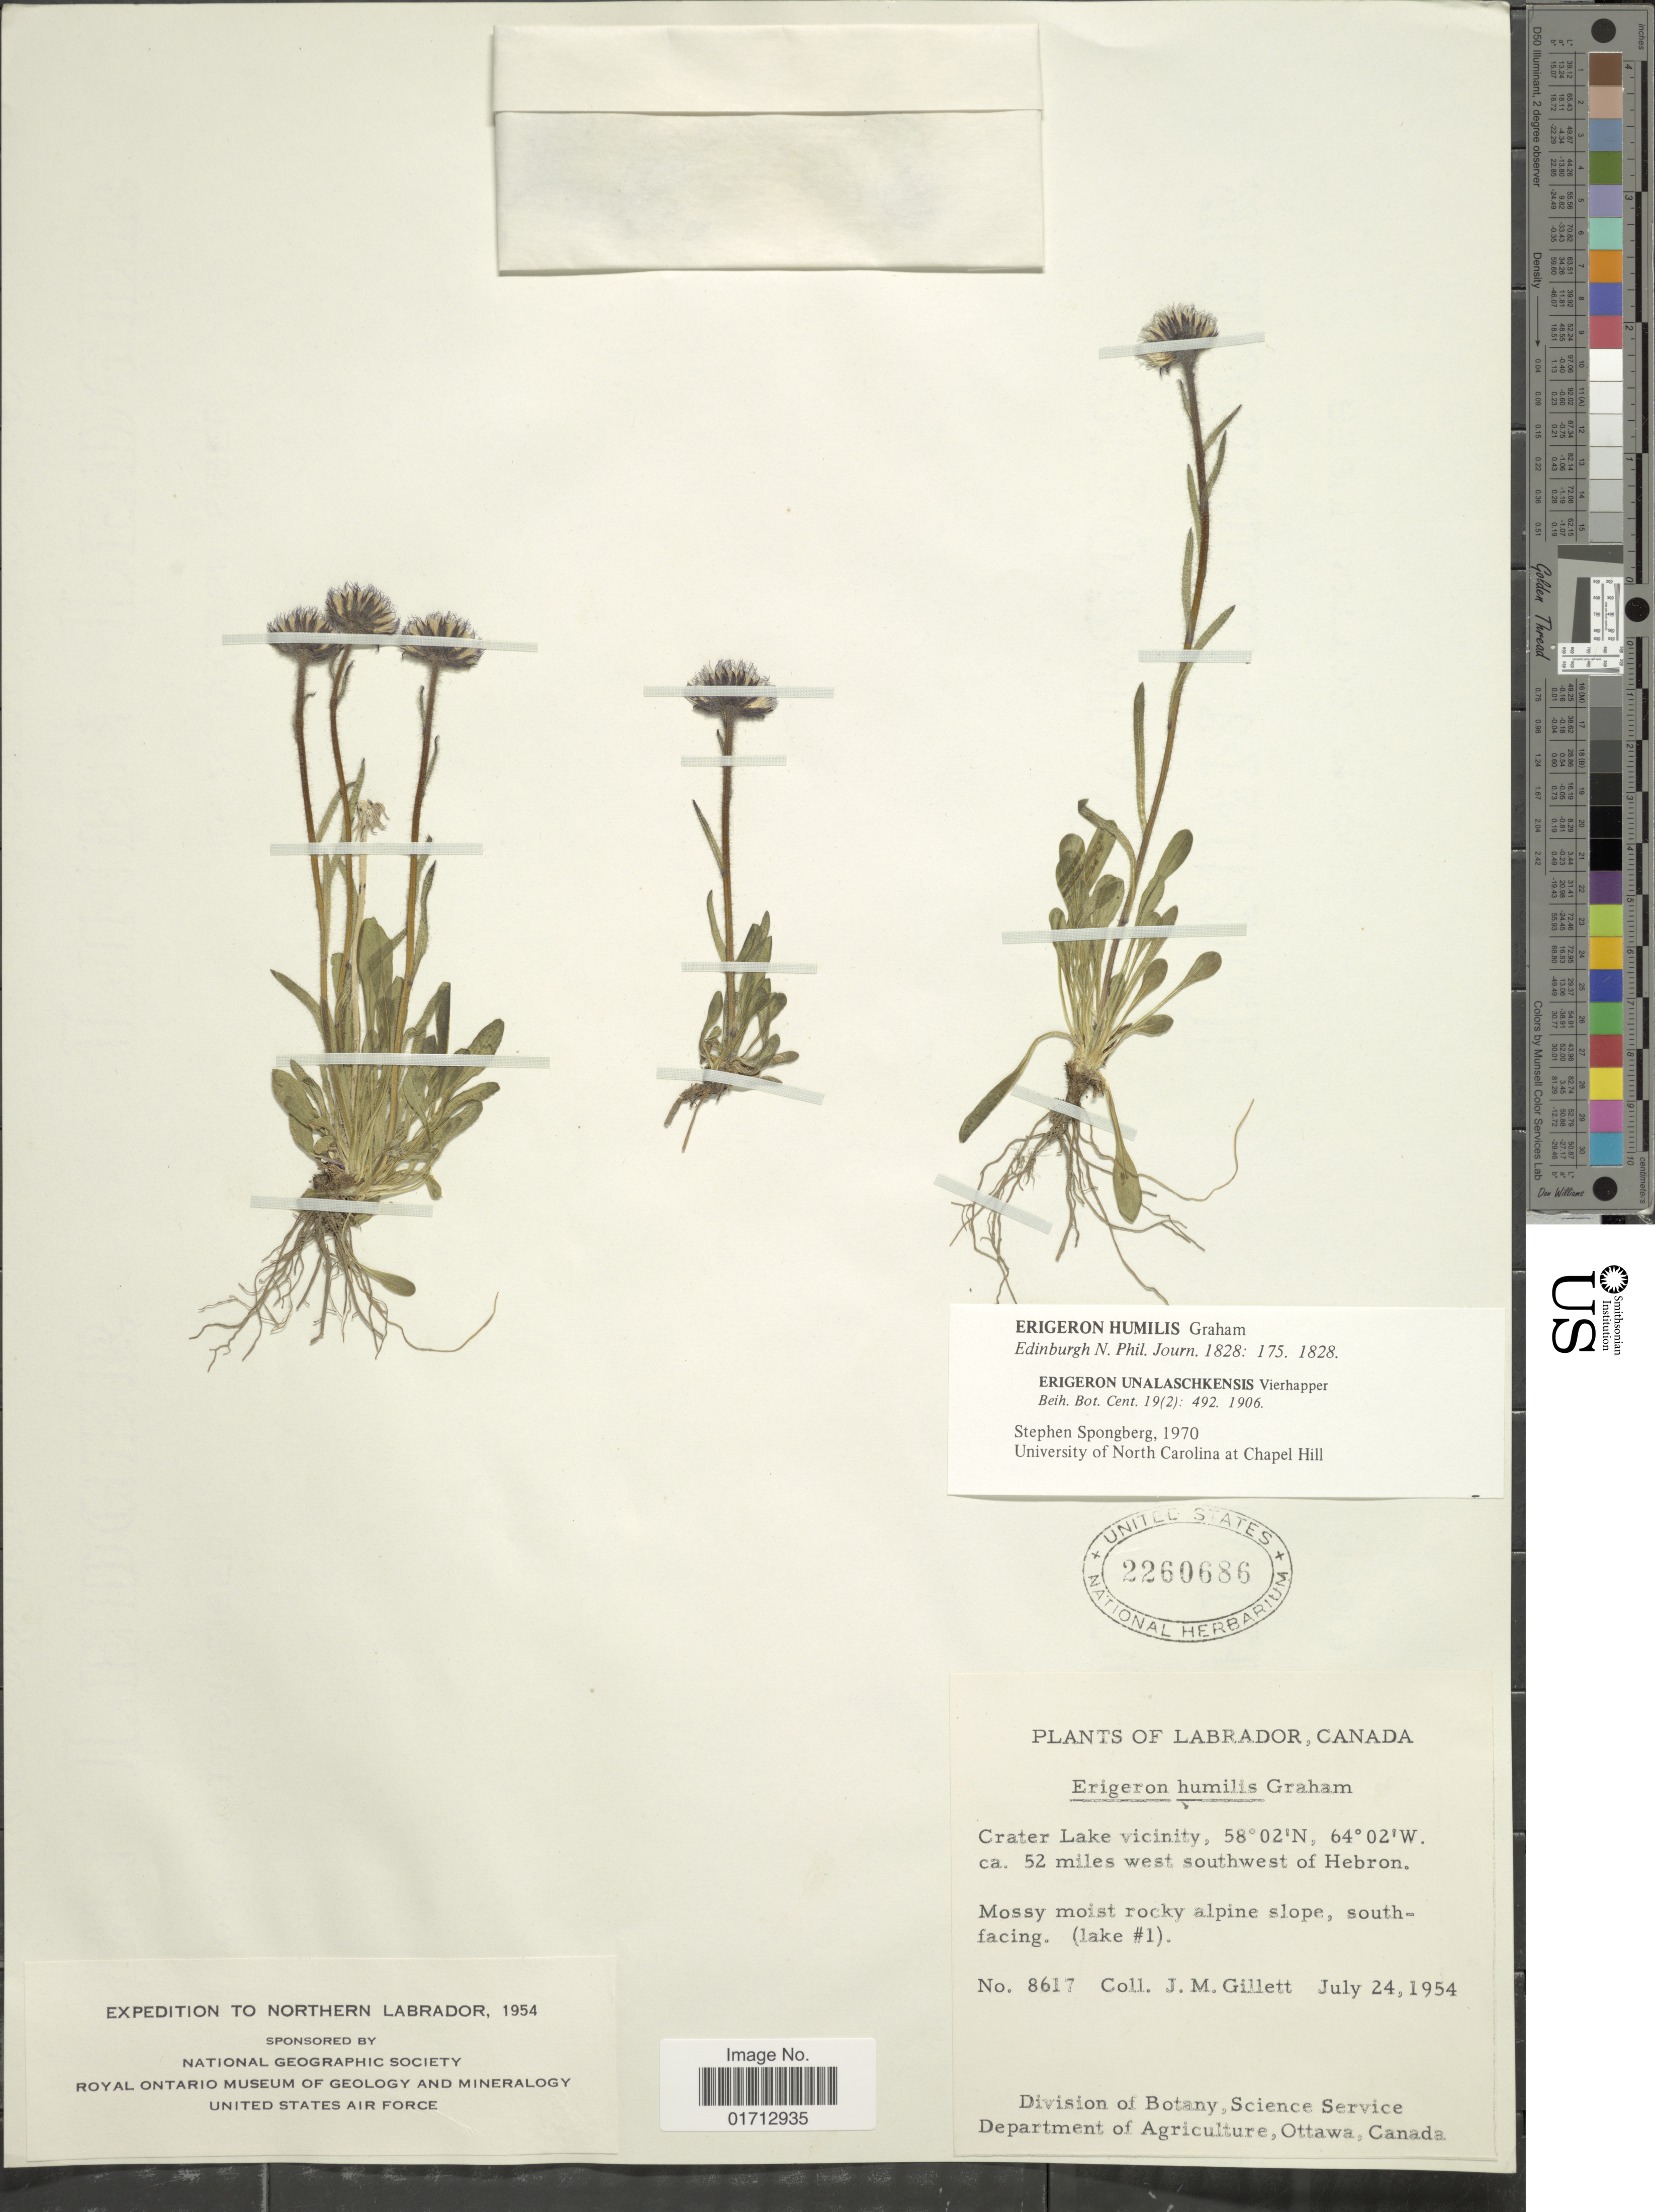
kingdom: Plantae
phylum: Tracheophyta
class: Magnoliopsida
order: Asterales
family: Asteraceae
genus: Erigeron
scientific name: Erigeron humilis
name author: Graham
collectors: J. M. Gillett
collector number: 8617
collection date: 1954-07-24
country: Canada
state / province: Newfoundland and Labrador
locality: Crater Lake vicinity, ca. 52 miles southwest of Hebron.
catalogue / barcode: US 2260686